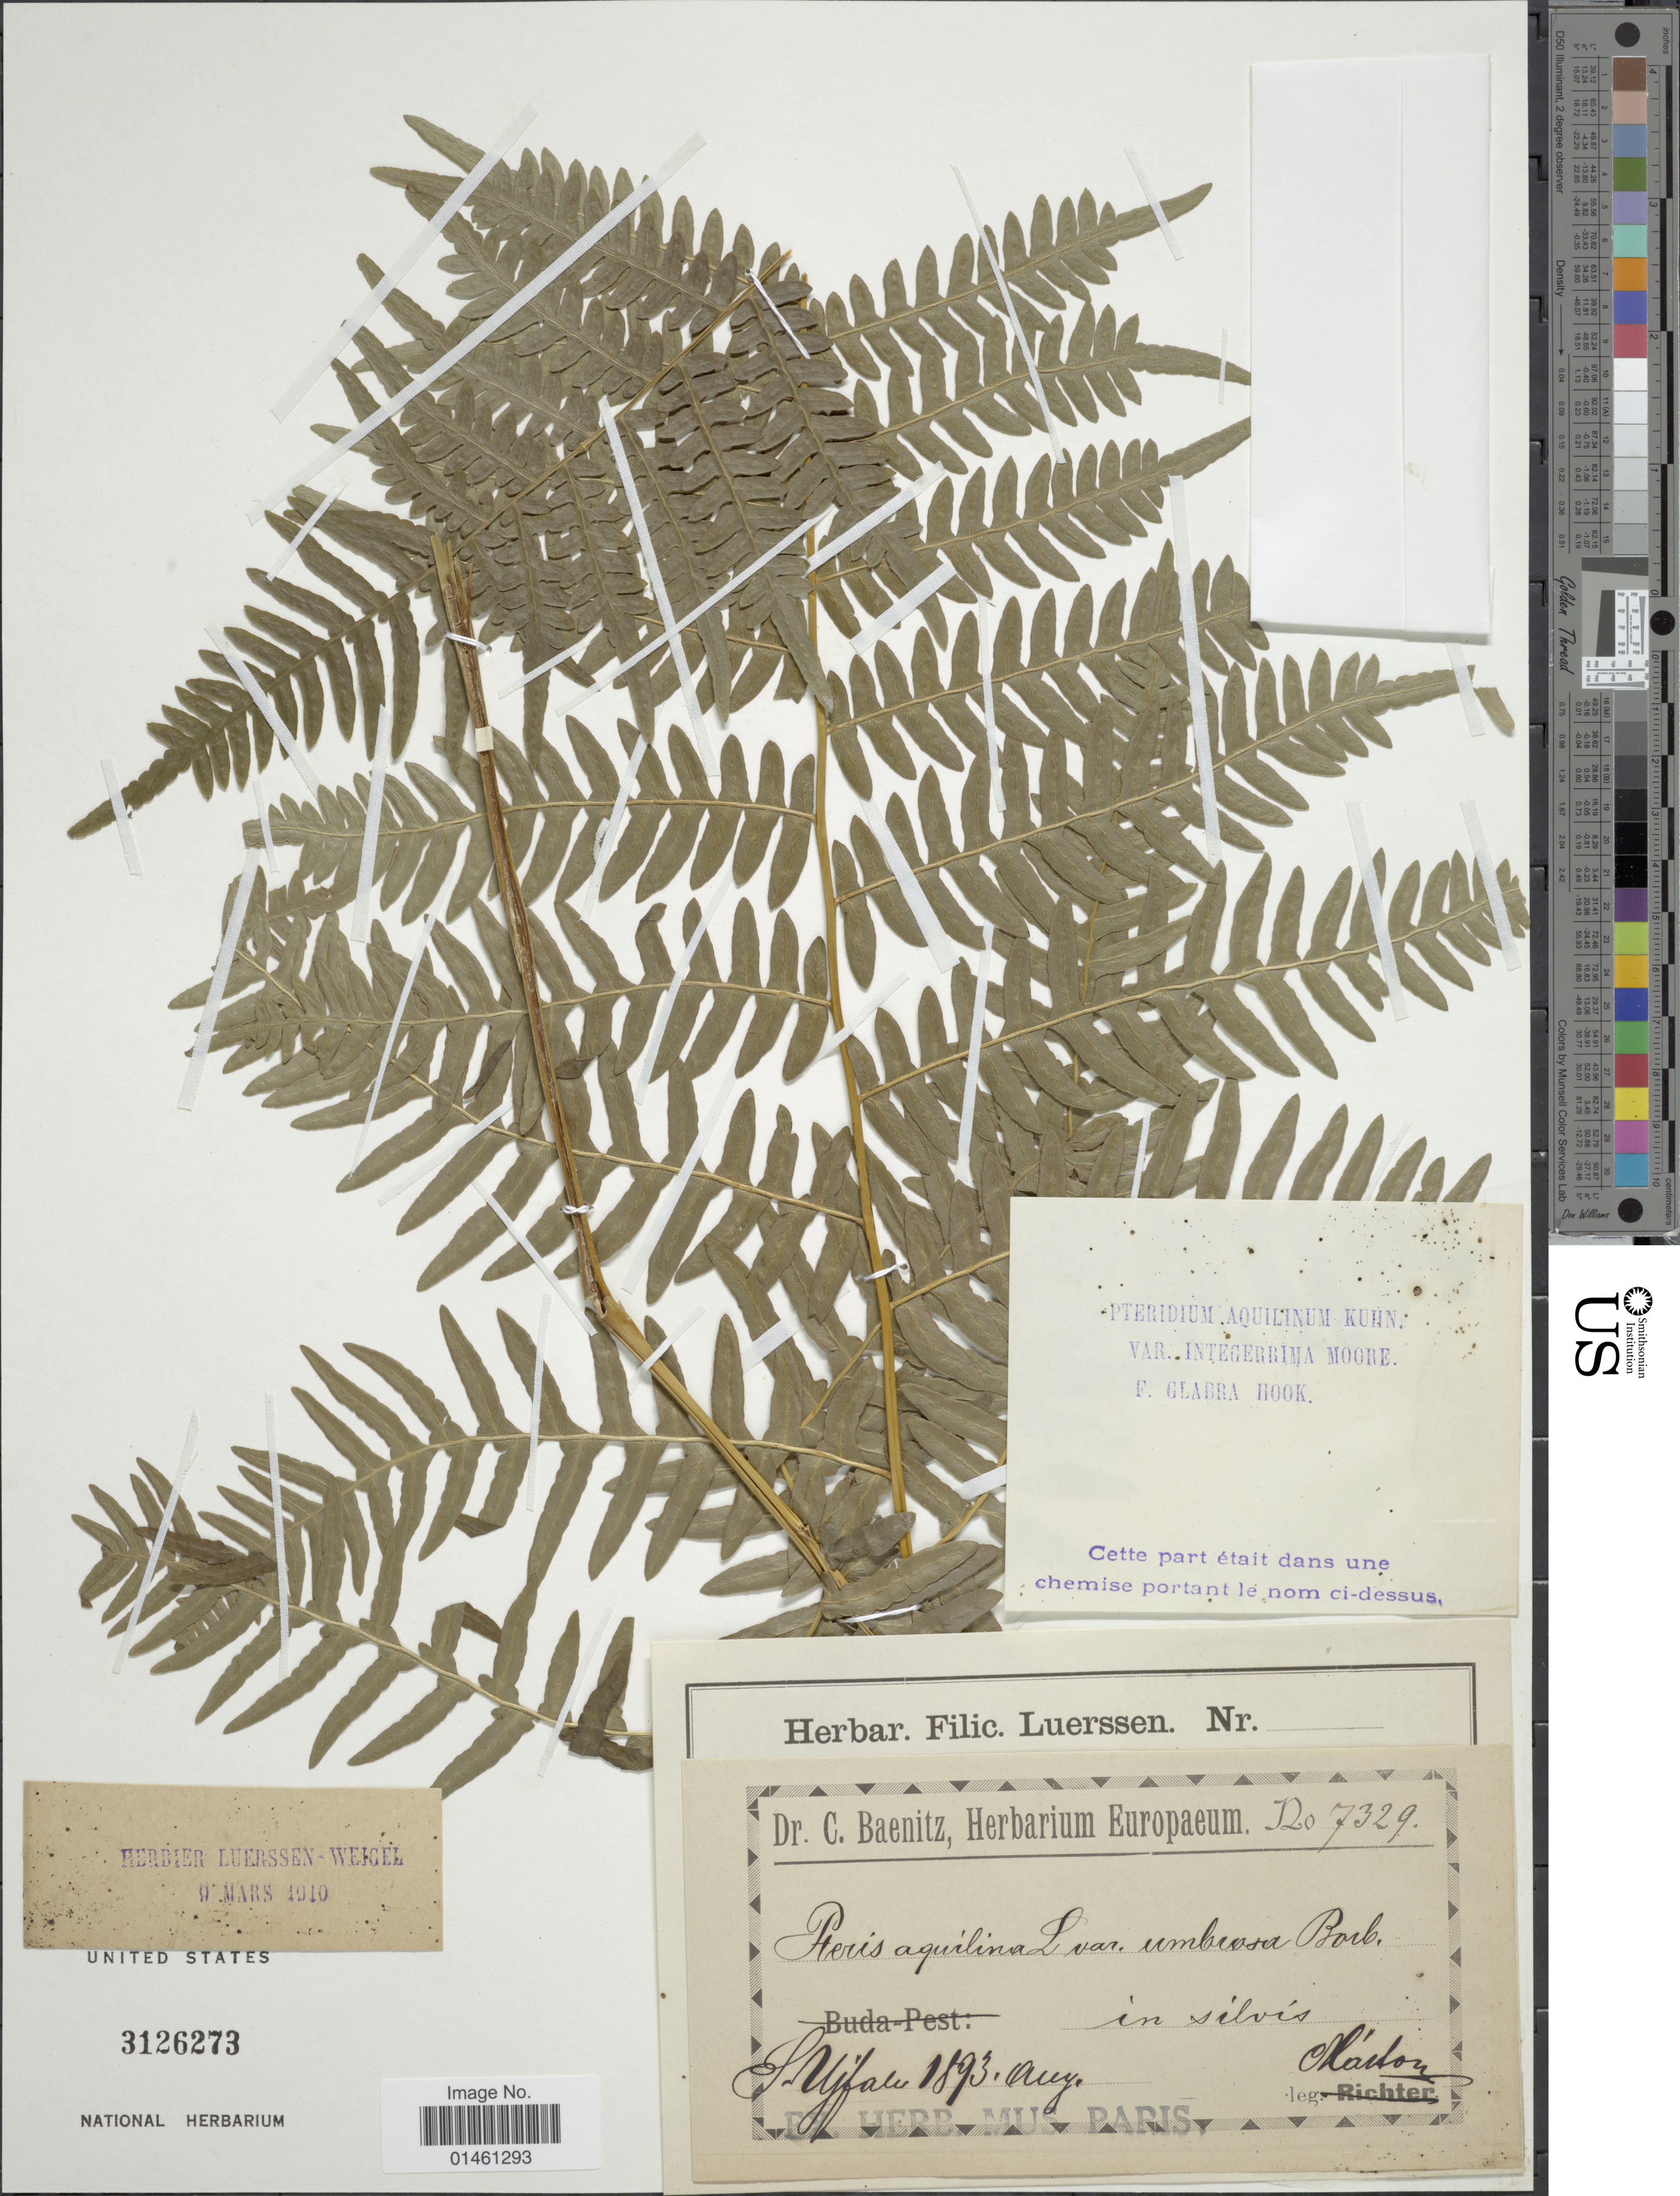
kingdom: Plantae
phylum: Tracheophyta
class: Polypodiopsida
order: Polypodiales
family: Dennstaedtiaceae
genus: Pteridium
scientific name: Pteridium aquilinum var. typicum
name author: R.M. Tryon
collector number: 7329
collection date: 1893-08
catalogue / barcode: US 3126273